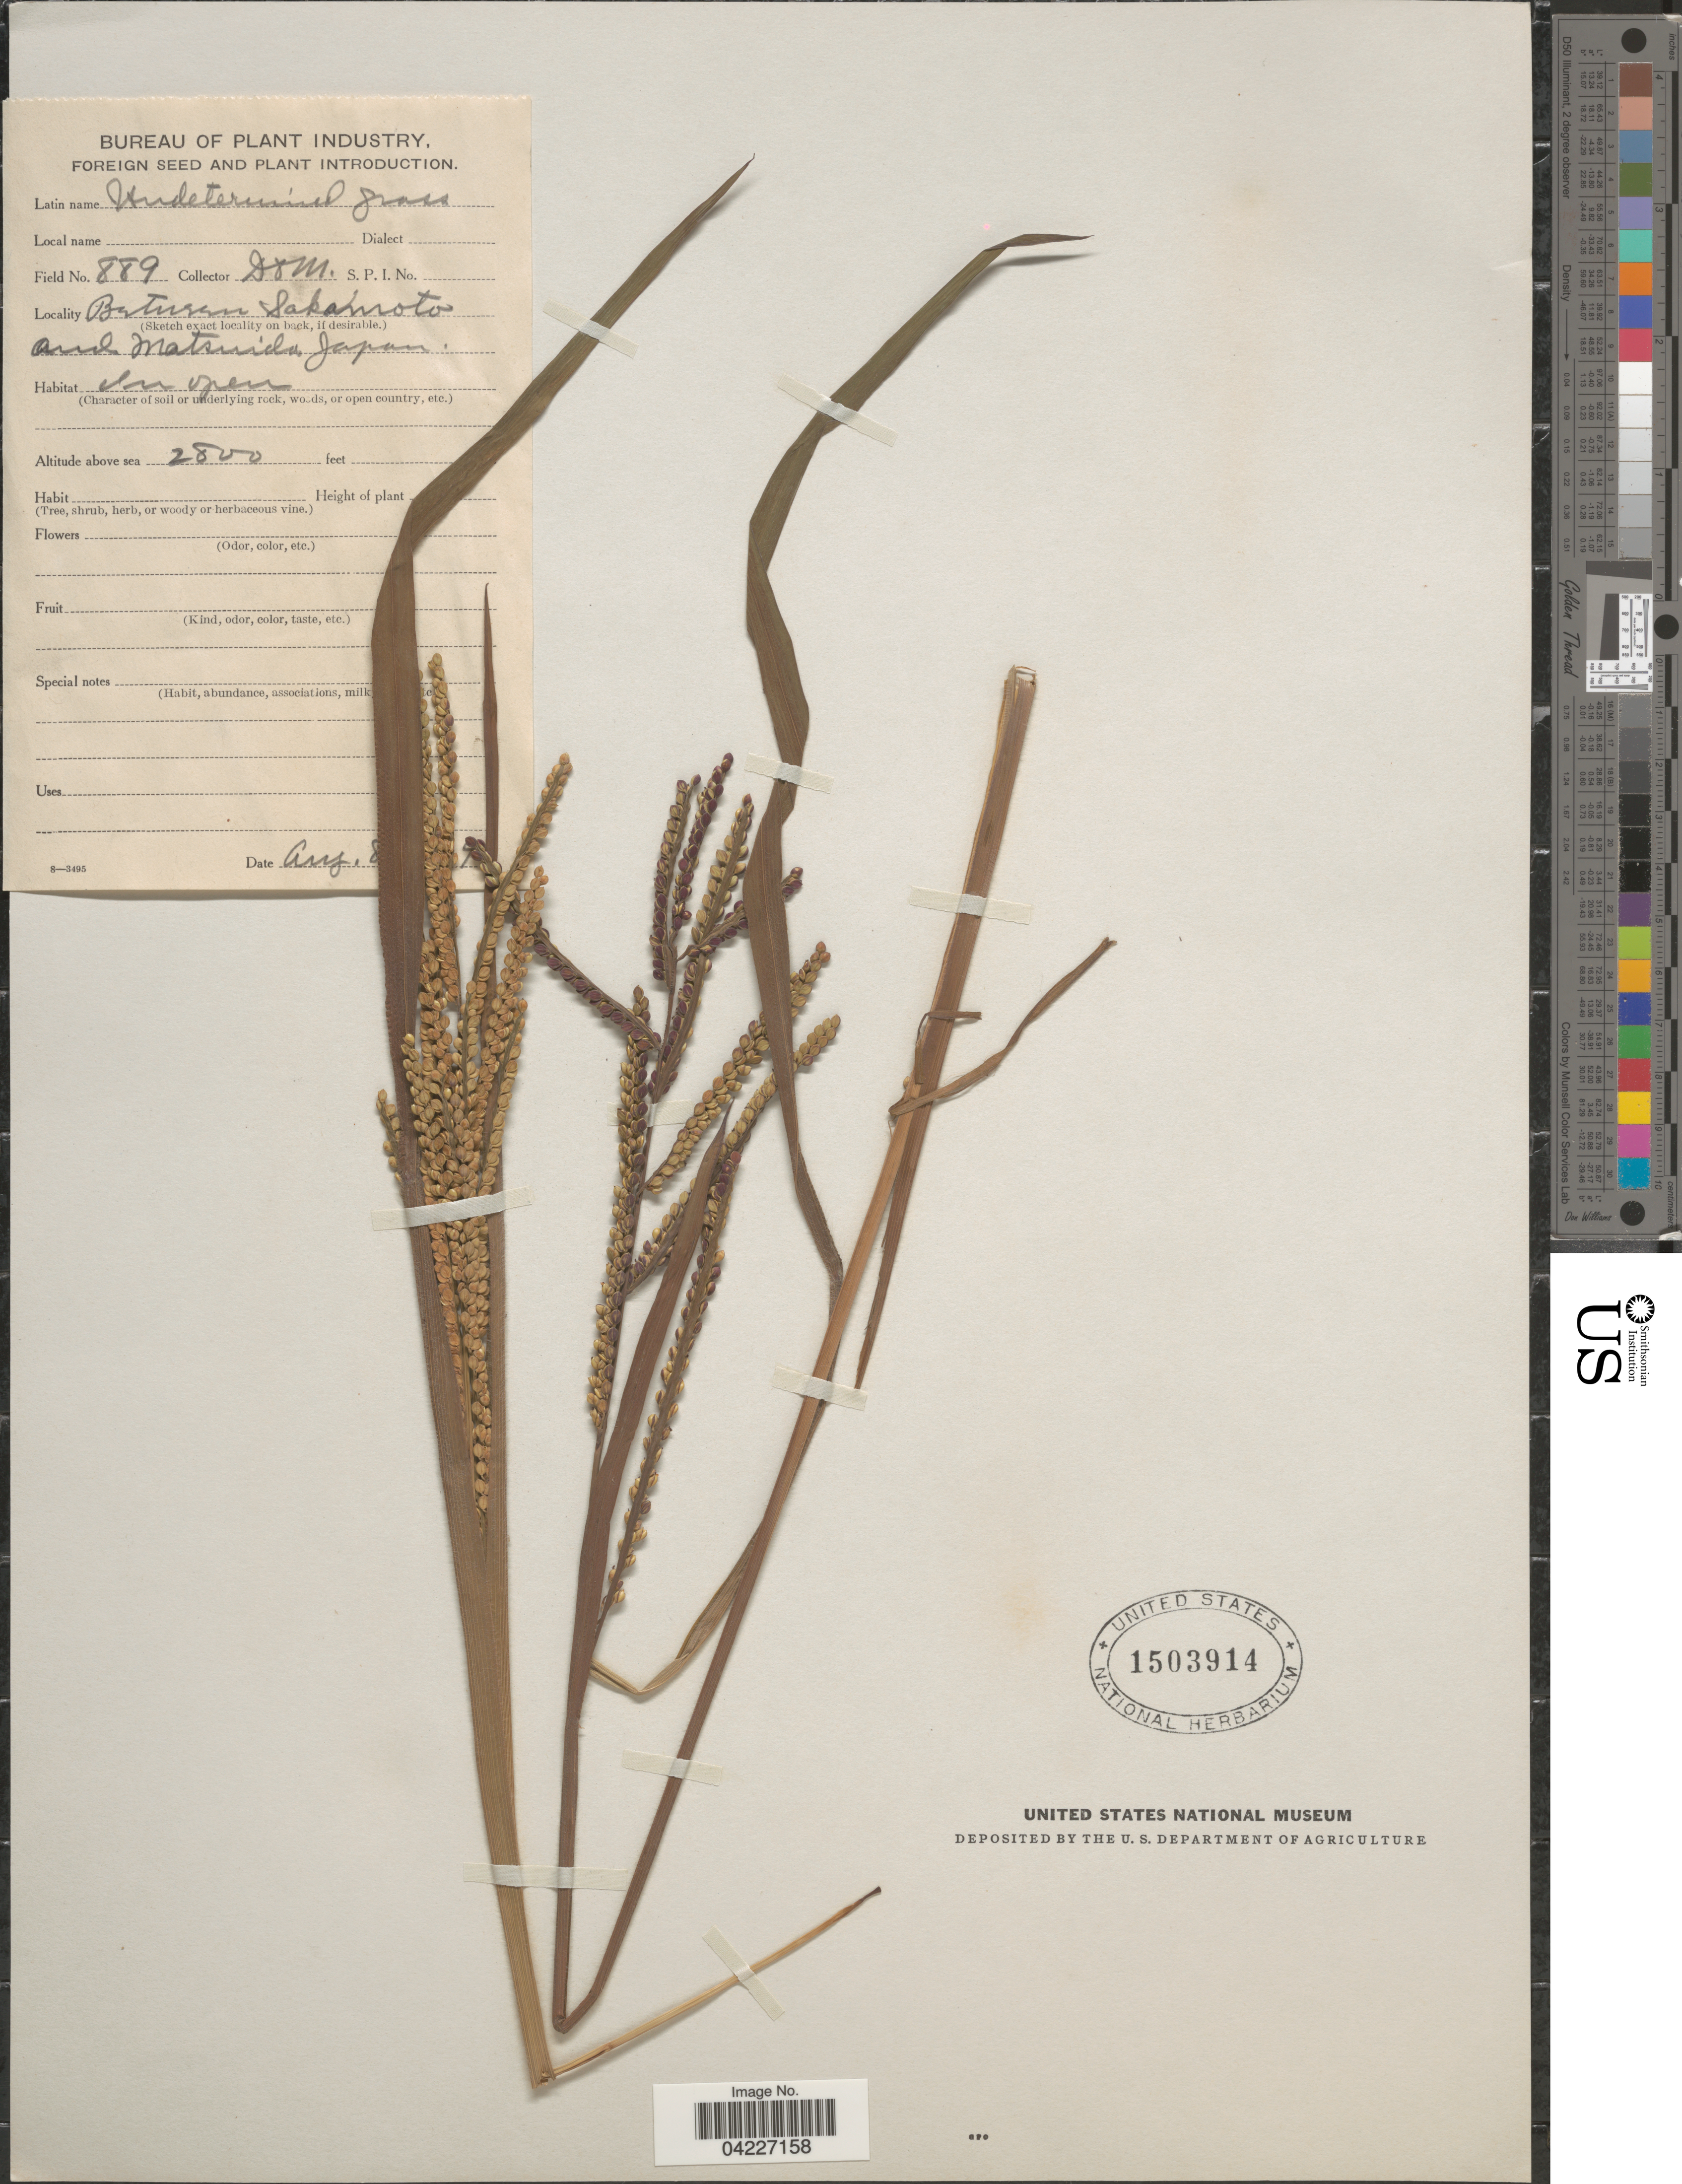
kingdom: Plantae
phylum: Tracheophyta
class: Liliopsida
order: Poales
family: Poaceae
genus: Paspalum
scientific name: Paspalum delavayi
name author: Henr.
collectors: D & M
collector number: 889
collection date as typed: Aug, 8, !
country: Japan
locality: Between Sakamoto and Matsuida.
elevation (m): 853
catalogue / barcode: US 1503914